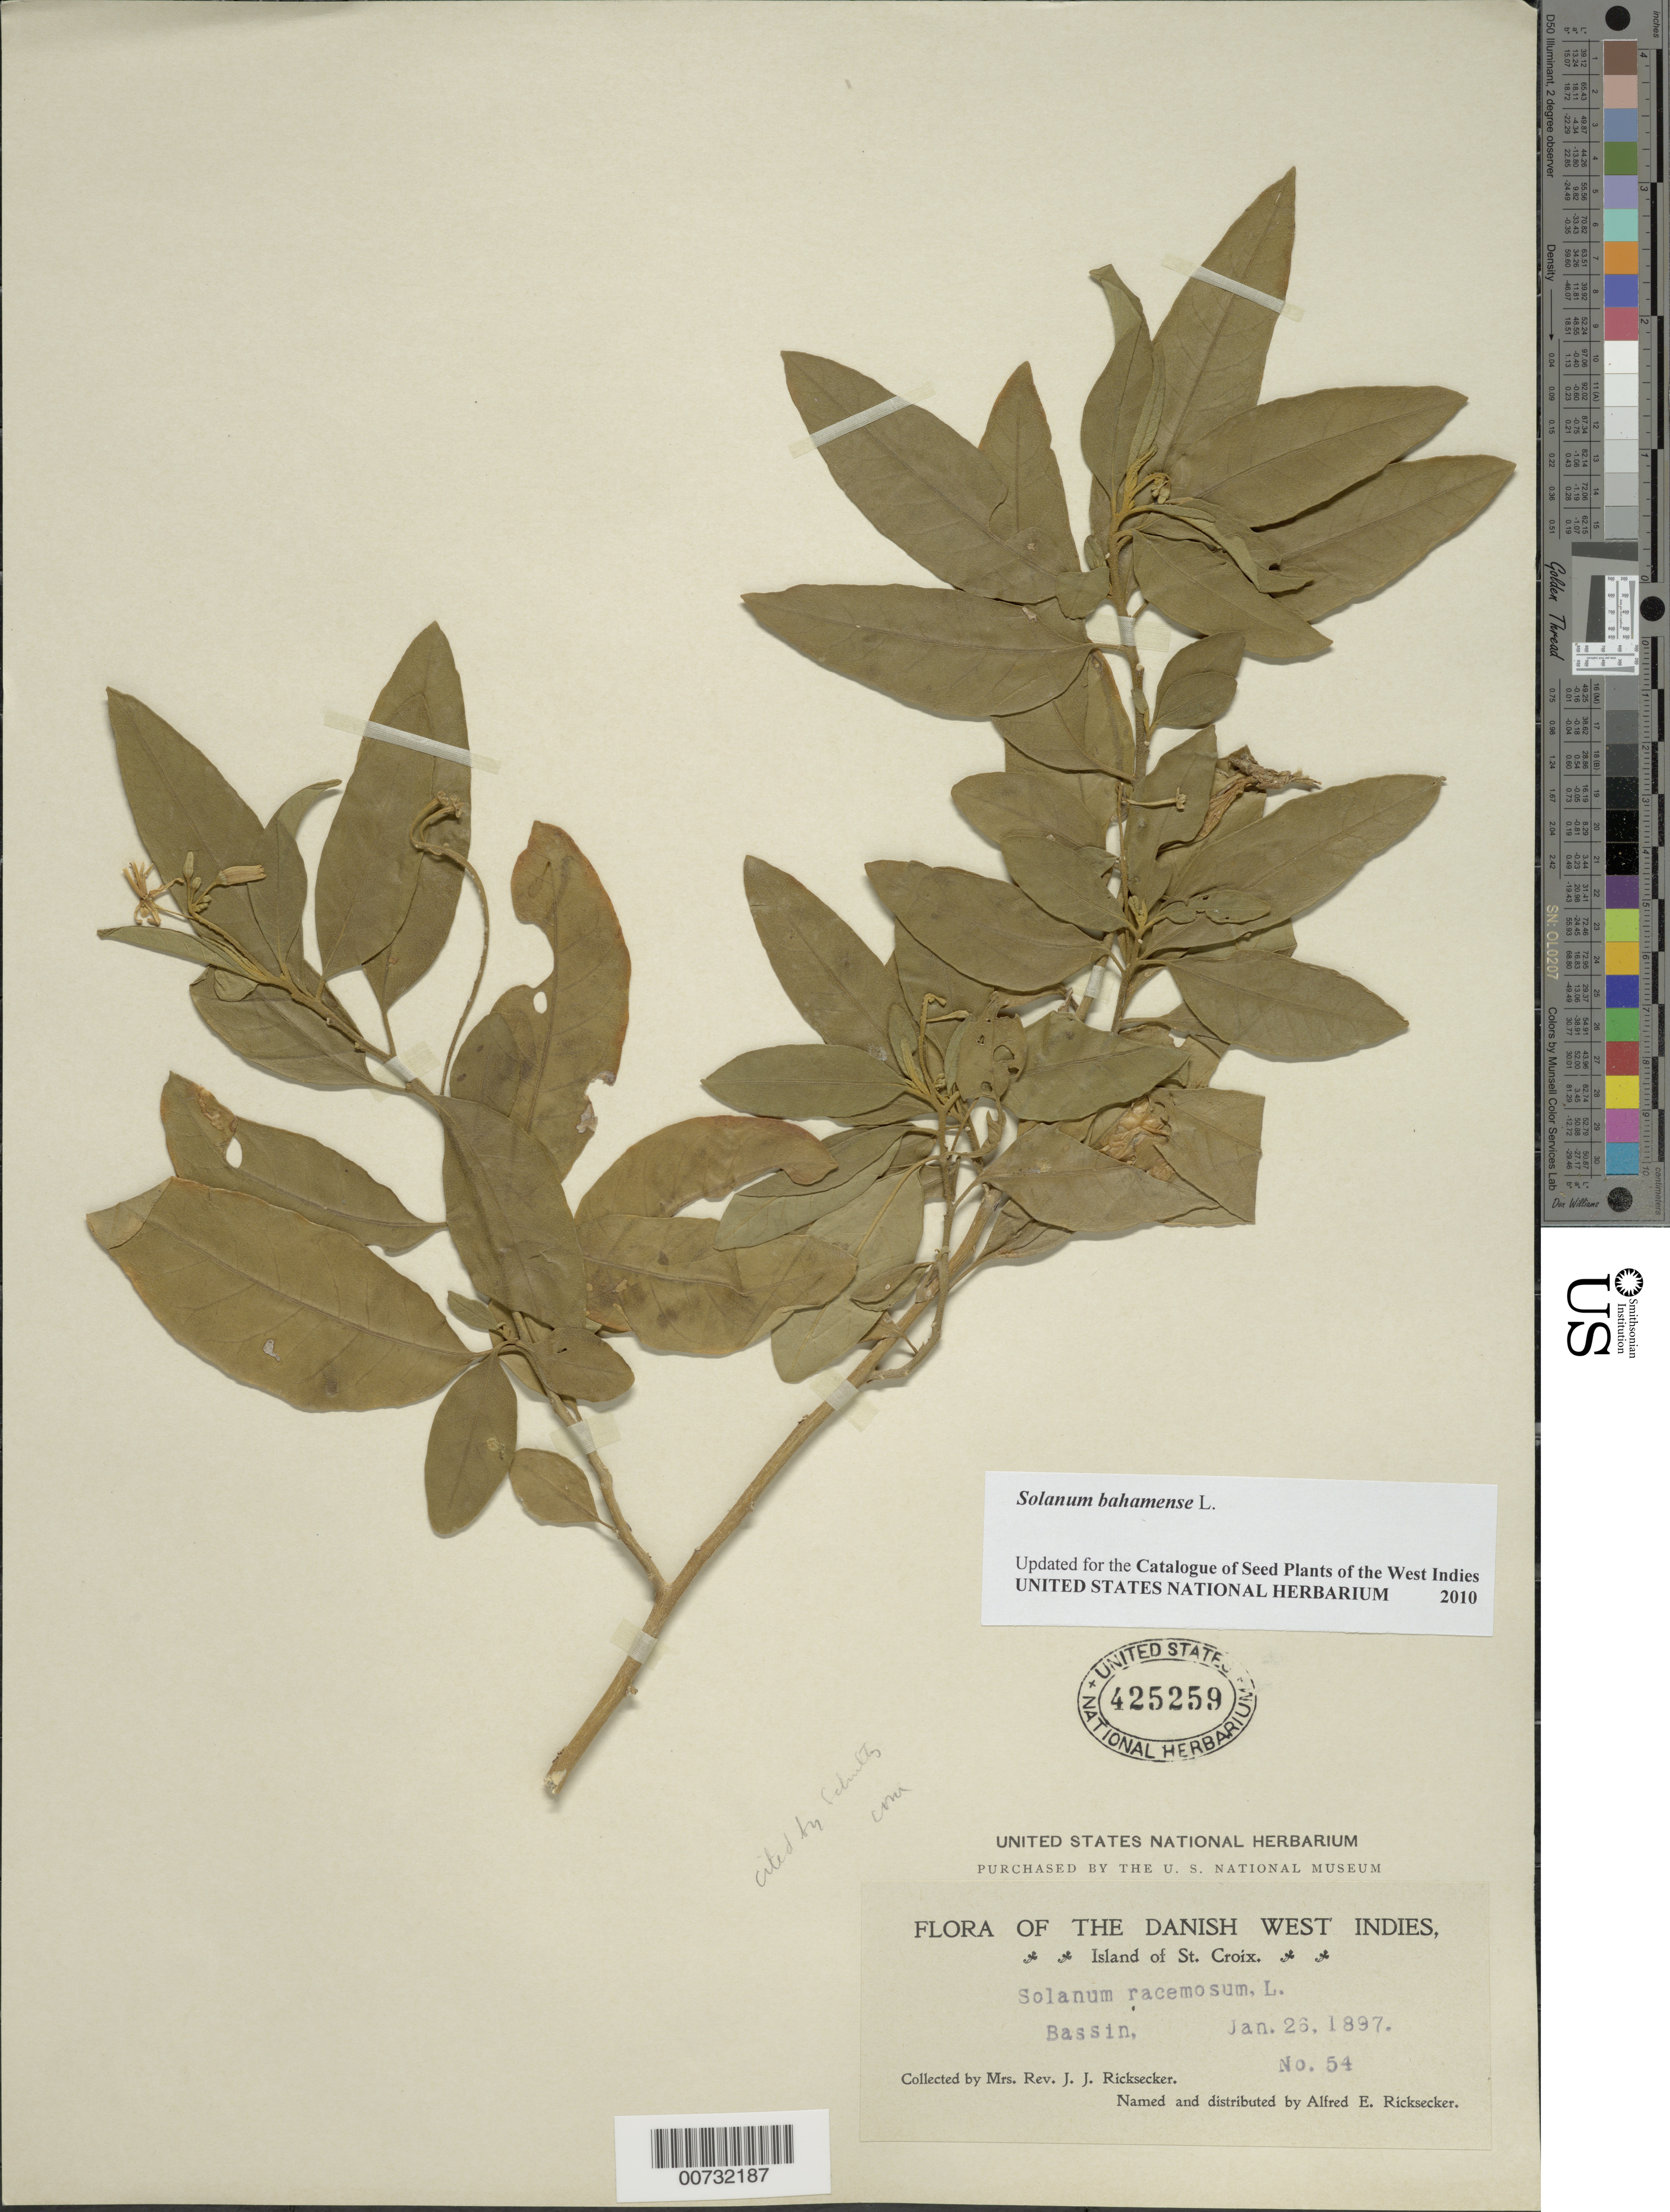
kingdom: Plantae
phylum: Tracheophyta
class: Magnoliopsida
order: Solanales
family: Solanaceae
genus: Solanum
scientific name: Solanum bahamense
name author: L.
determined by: Ricksecker, A. E.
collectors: L. A. Ricksecker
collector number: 54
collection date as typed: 26 Jan 1897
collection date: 1897-01-26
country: U.S. Virgin Islands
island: St. Croix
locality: St. Croix, Bassin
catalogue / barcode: US 425259